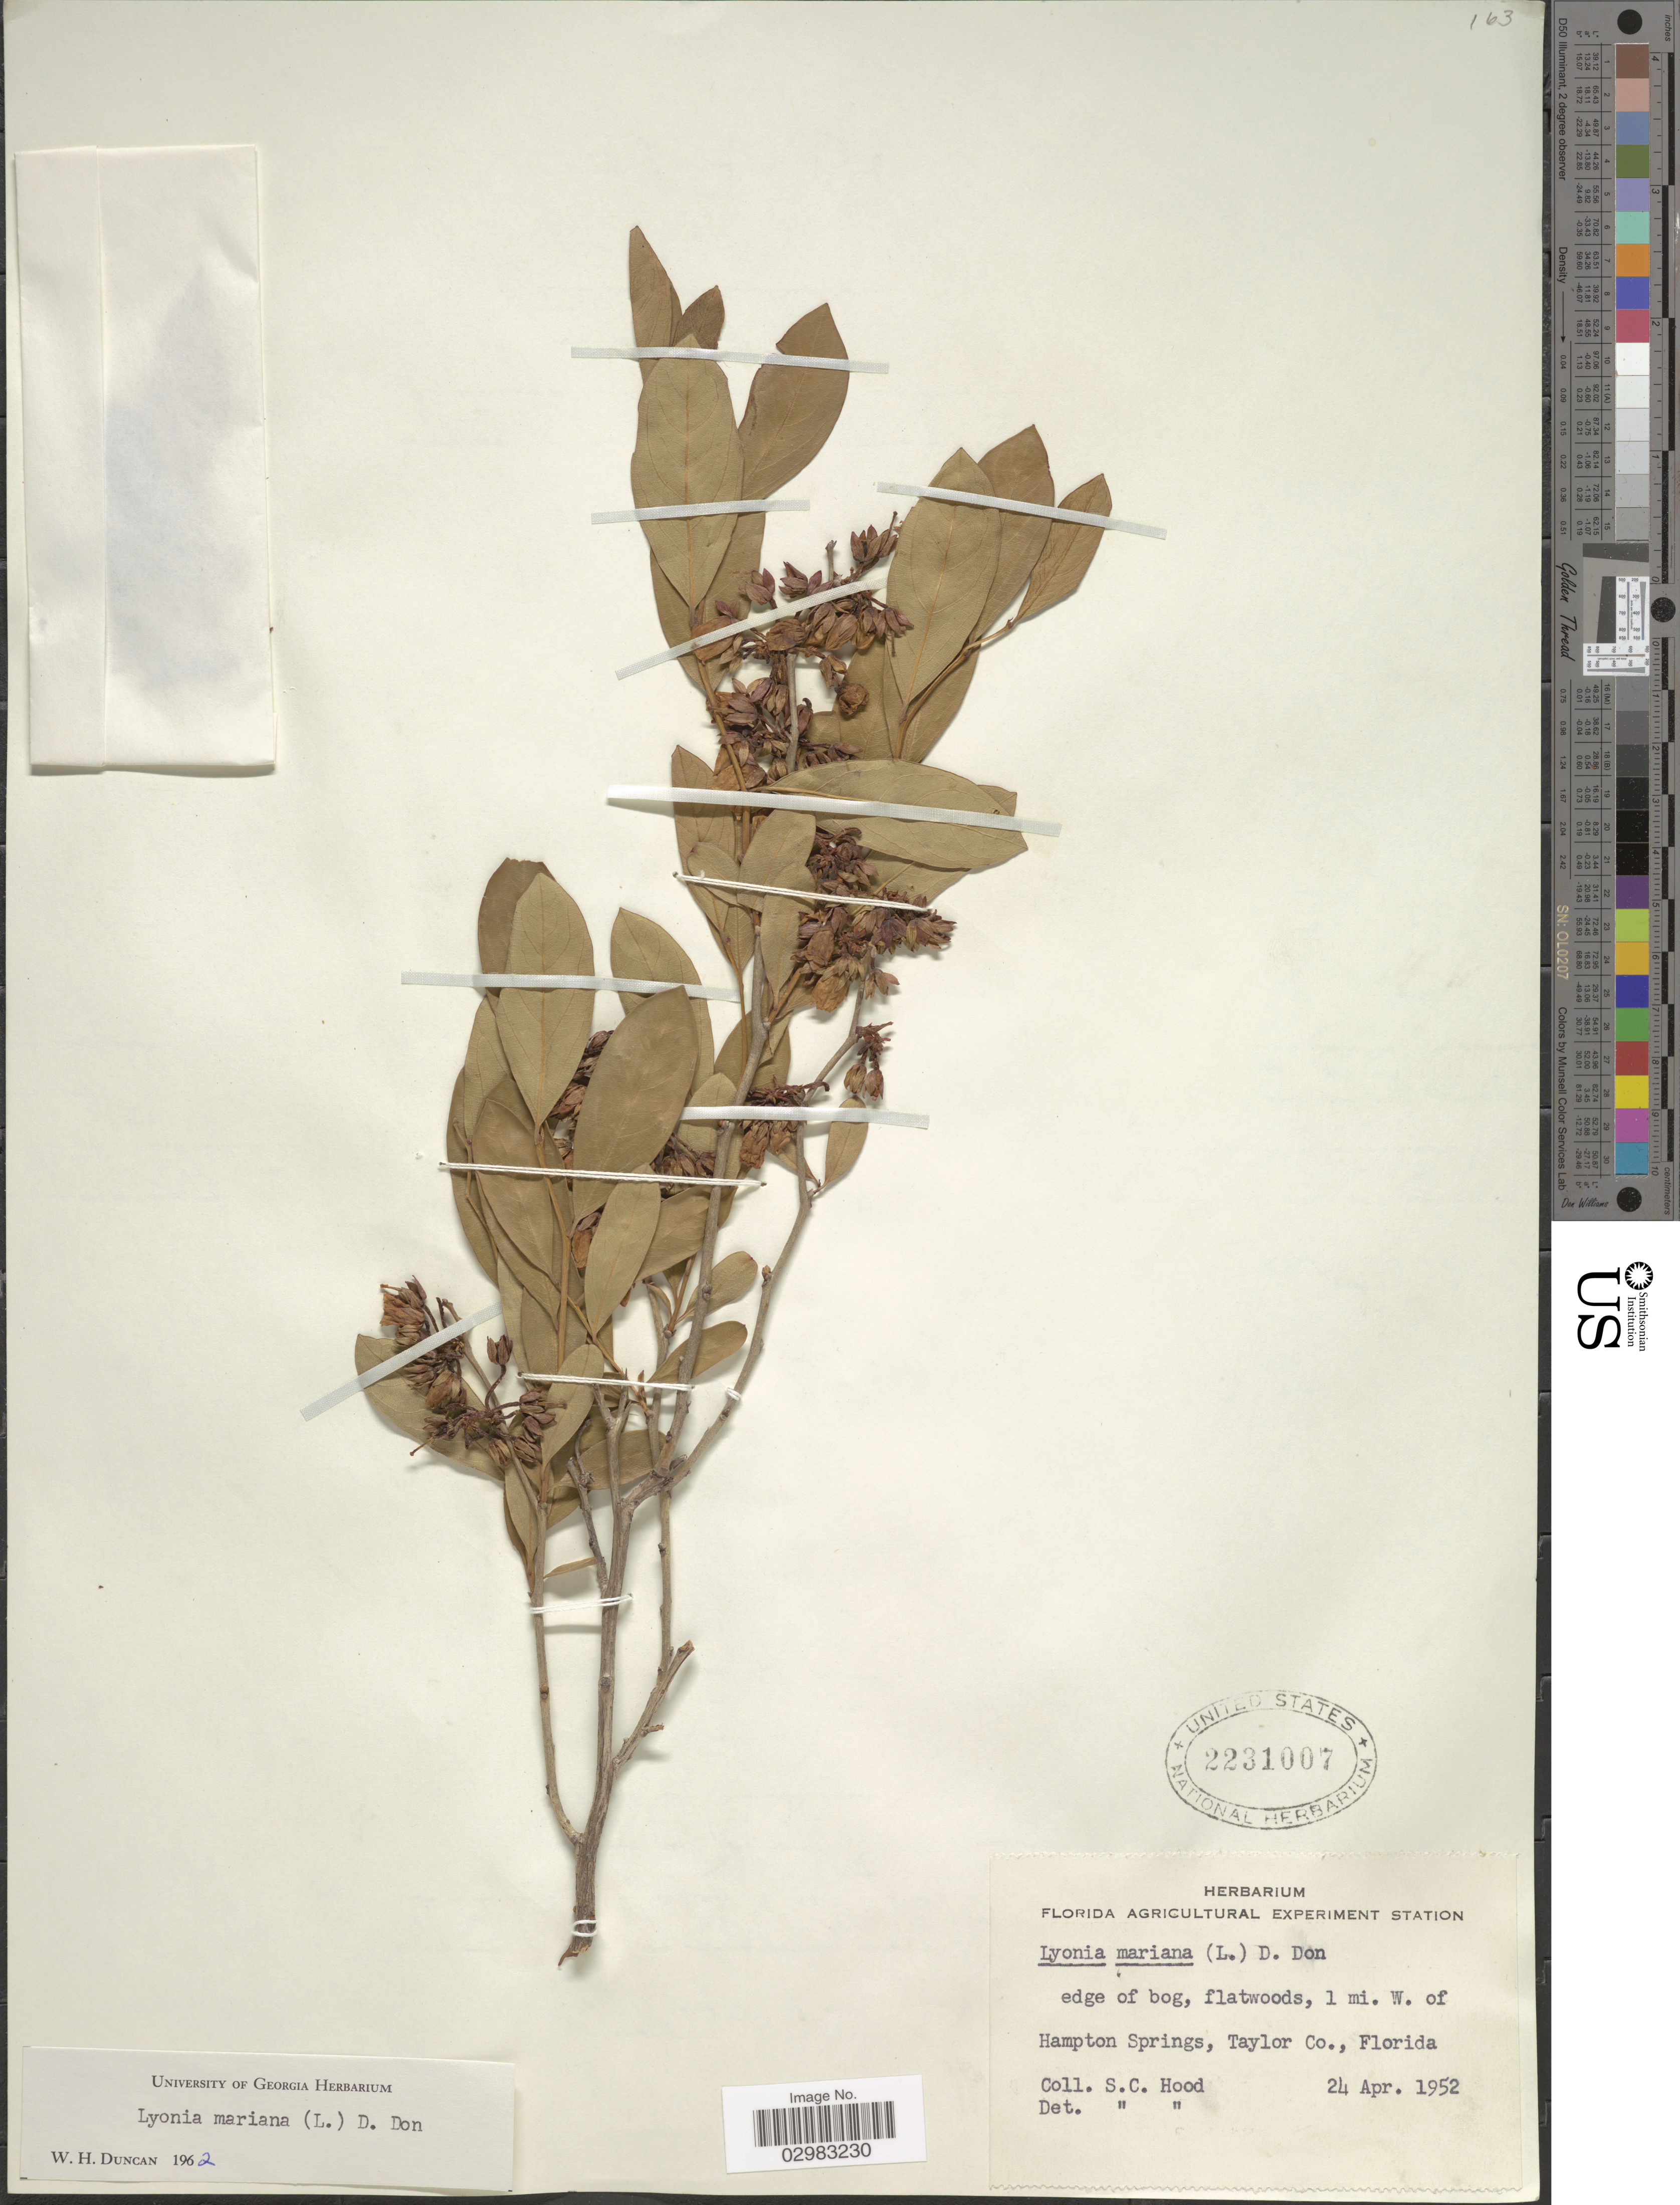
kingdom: Plantae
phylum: Tracheophyta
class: Magnoliopsida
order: Ericales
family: Ericaceae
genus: Lyonia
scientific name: Lyonia mariana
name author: (L.) D. Don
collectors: S. Hood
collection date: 1952-04-24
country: United States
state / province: Florida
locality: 1 mi. W. of Hampton Springs, Taylor Co.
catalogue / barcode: US 2231007